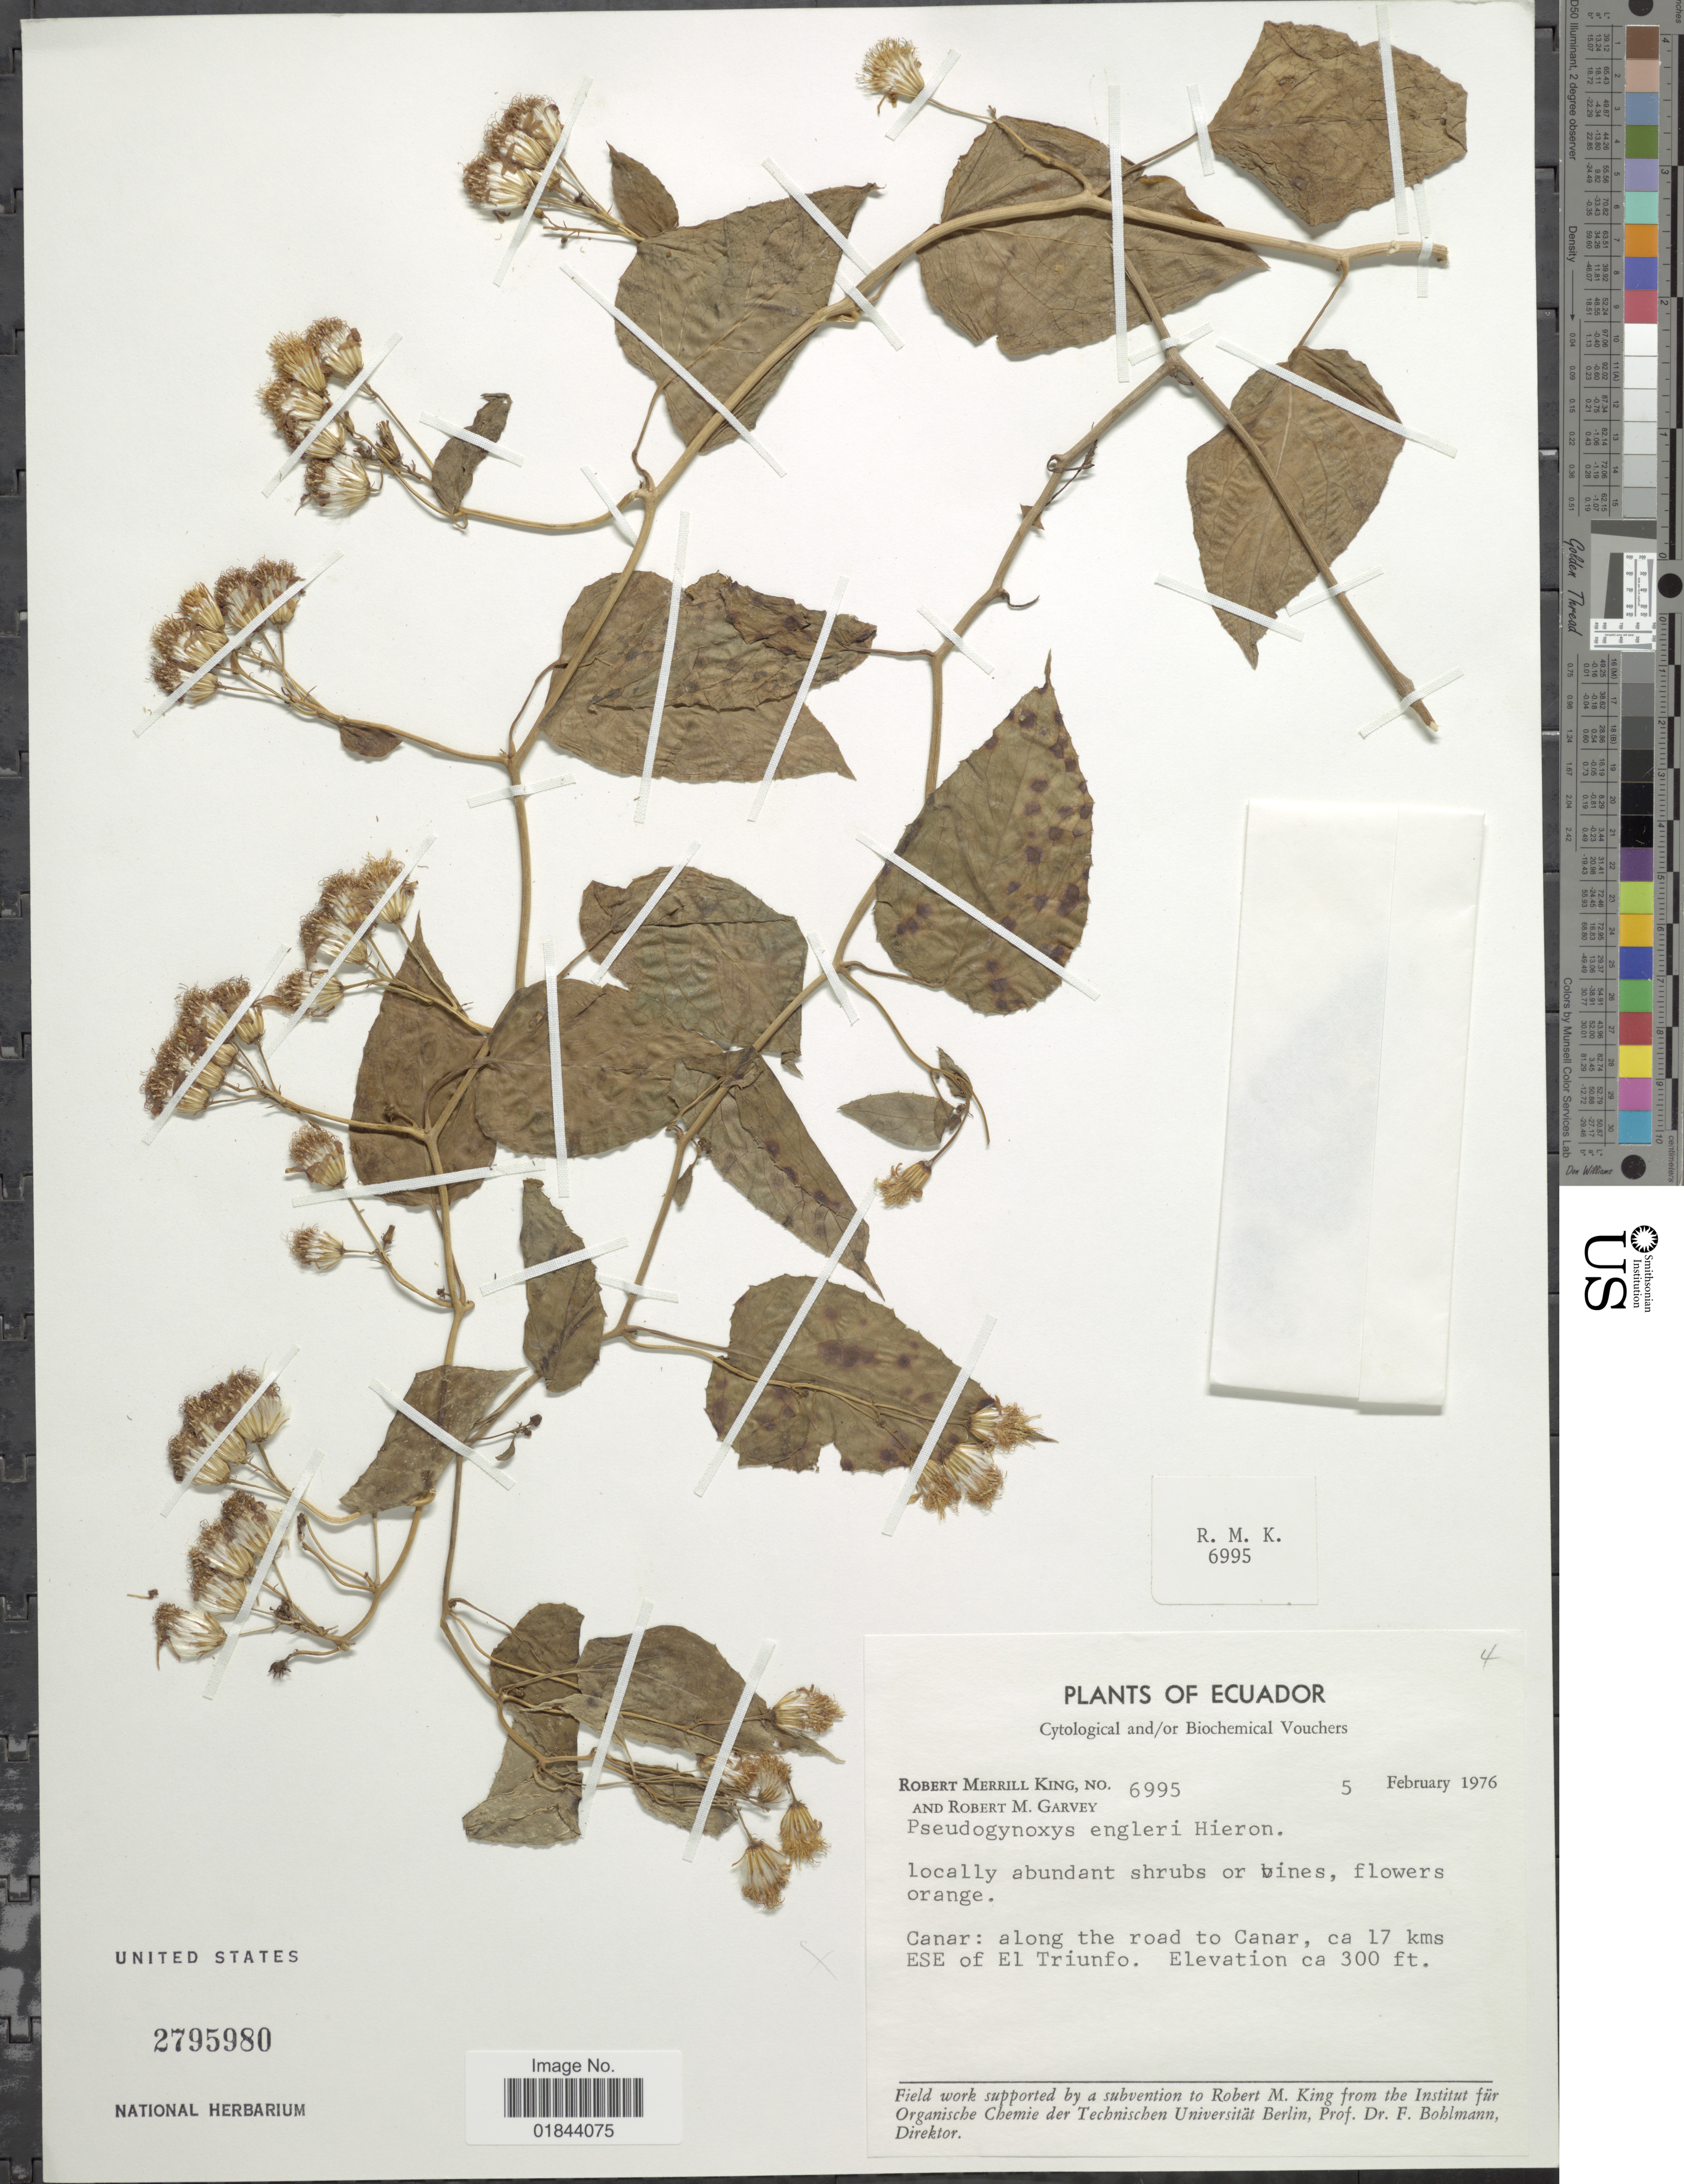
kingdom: Plantae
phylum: Tracheophyta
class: Magnoliopsida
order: Asterales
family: Asteraceae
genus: Pseudogynoxys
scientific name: Pseudogynoxys engleri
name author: (Hieron.) H. Rob. & Cuatrec.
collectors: R. M. King & R. Garvey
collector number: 6995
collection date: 1976-02-05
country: Ecuador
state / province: Cañar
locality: Along the road to Canar, ca 17 kms ESE of El Triunfo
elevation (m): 91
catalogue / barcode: US 2795980